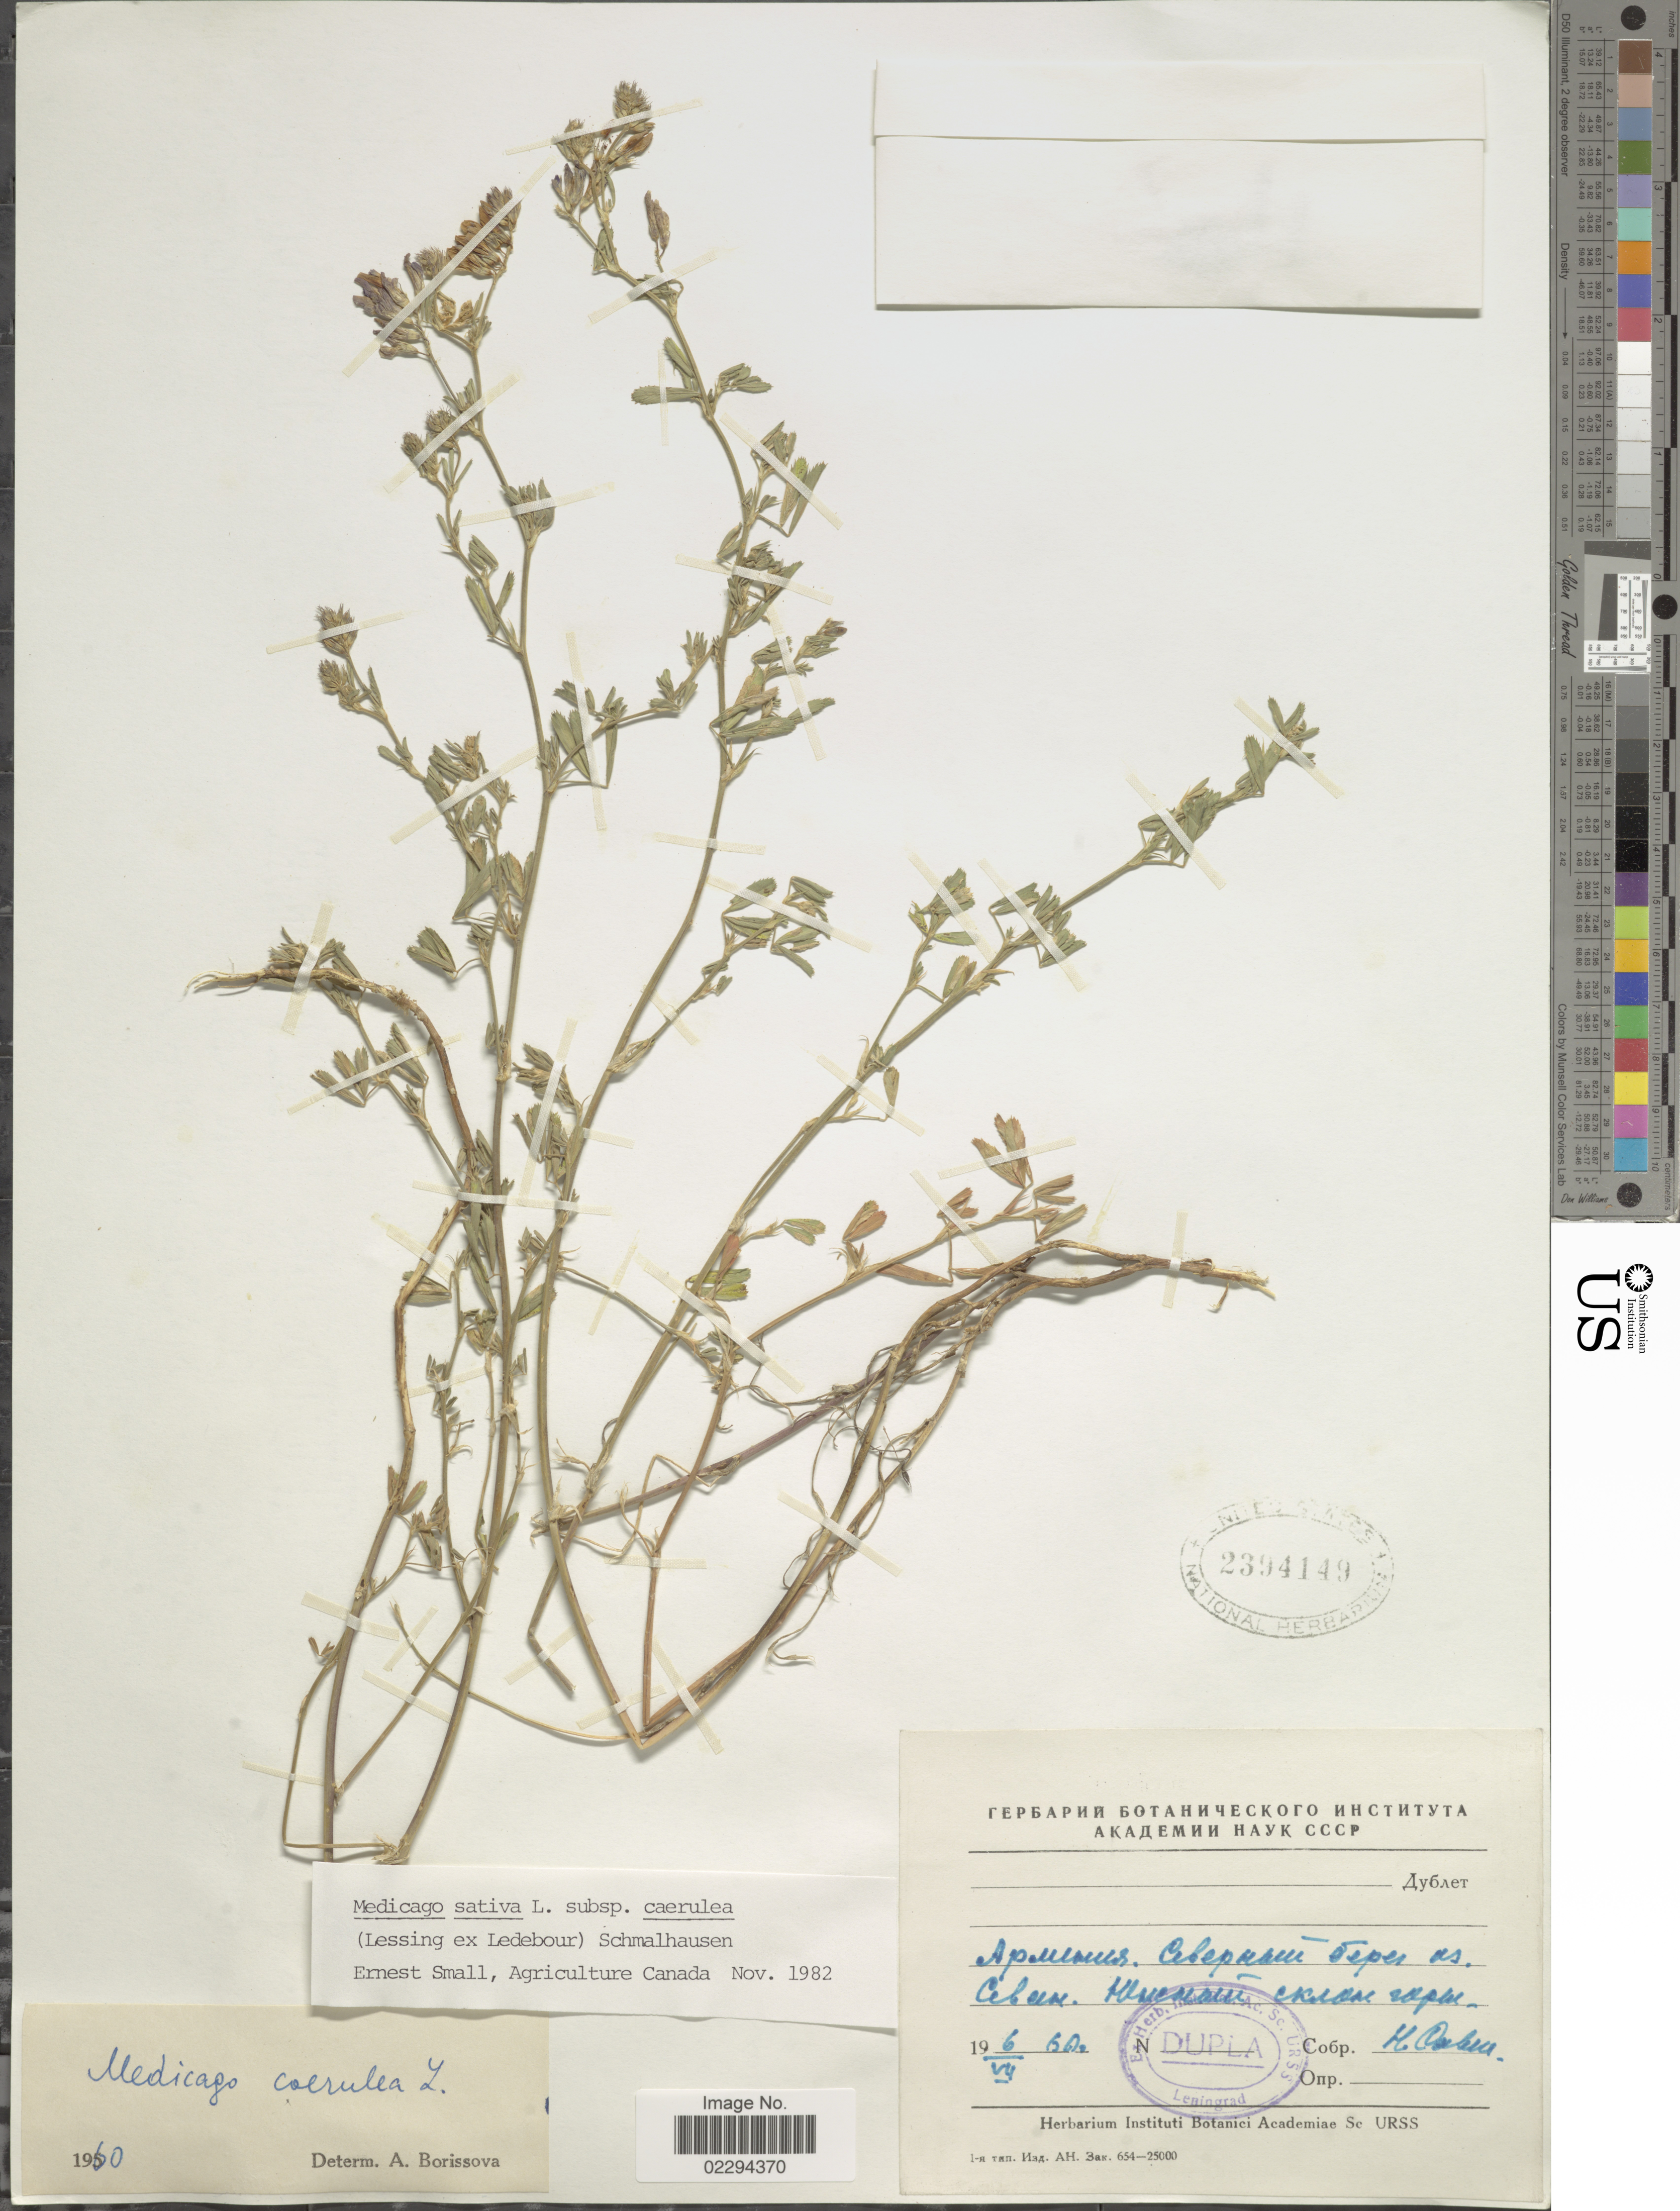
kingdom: Plantae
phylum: Tracheophyta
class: Magnoliopsida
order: Fabales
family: Fabaceae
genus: Medicago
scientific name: Medicago sativa subsp. caerulea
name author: (Ledeb.) Schmalh.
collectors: N. Savich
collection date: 1960-07-06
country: Armenia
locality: Sevan Lake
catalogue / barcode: US 2394149